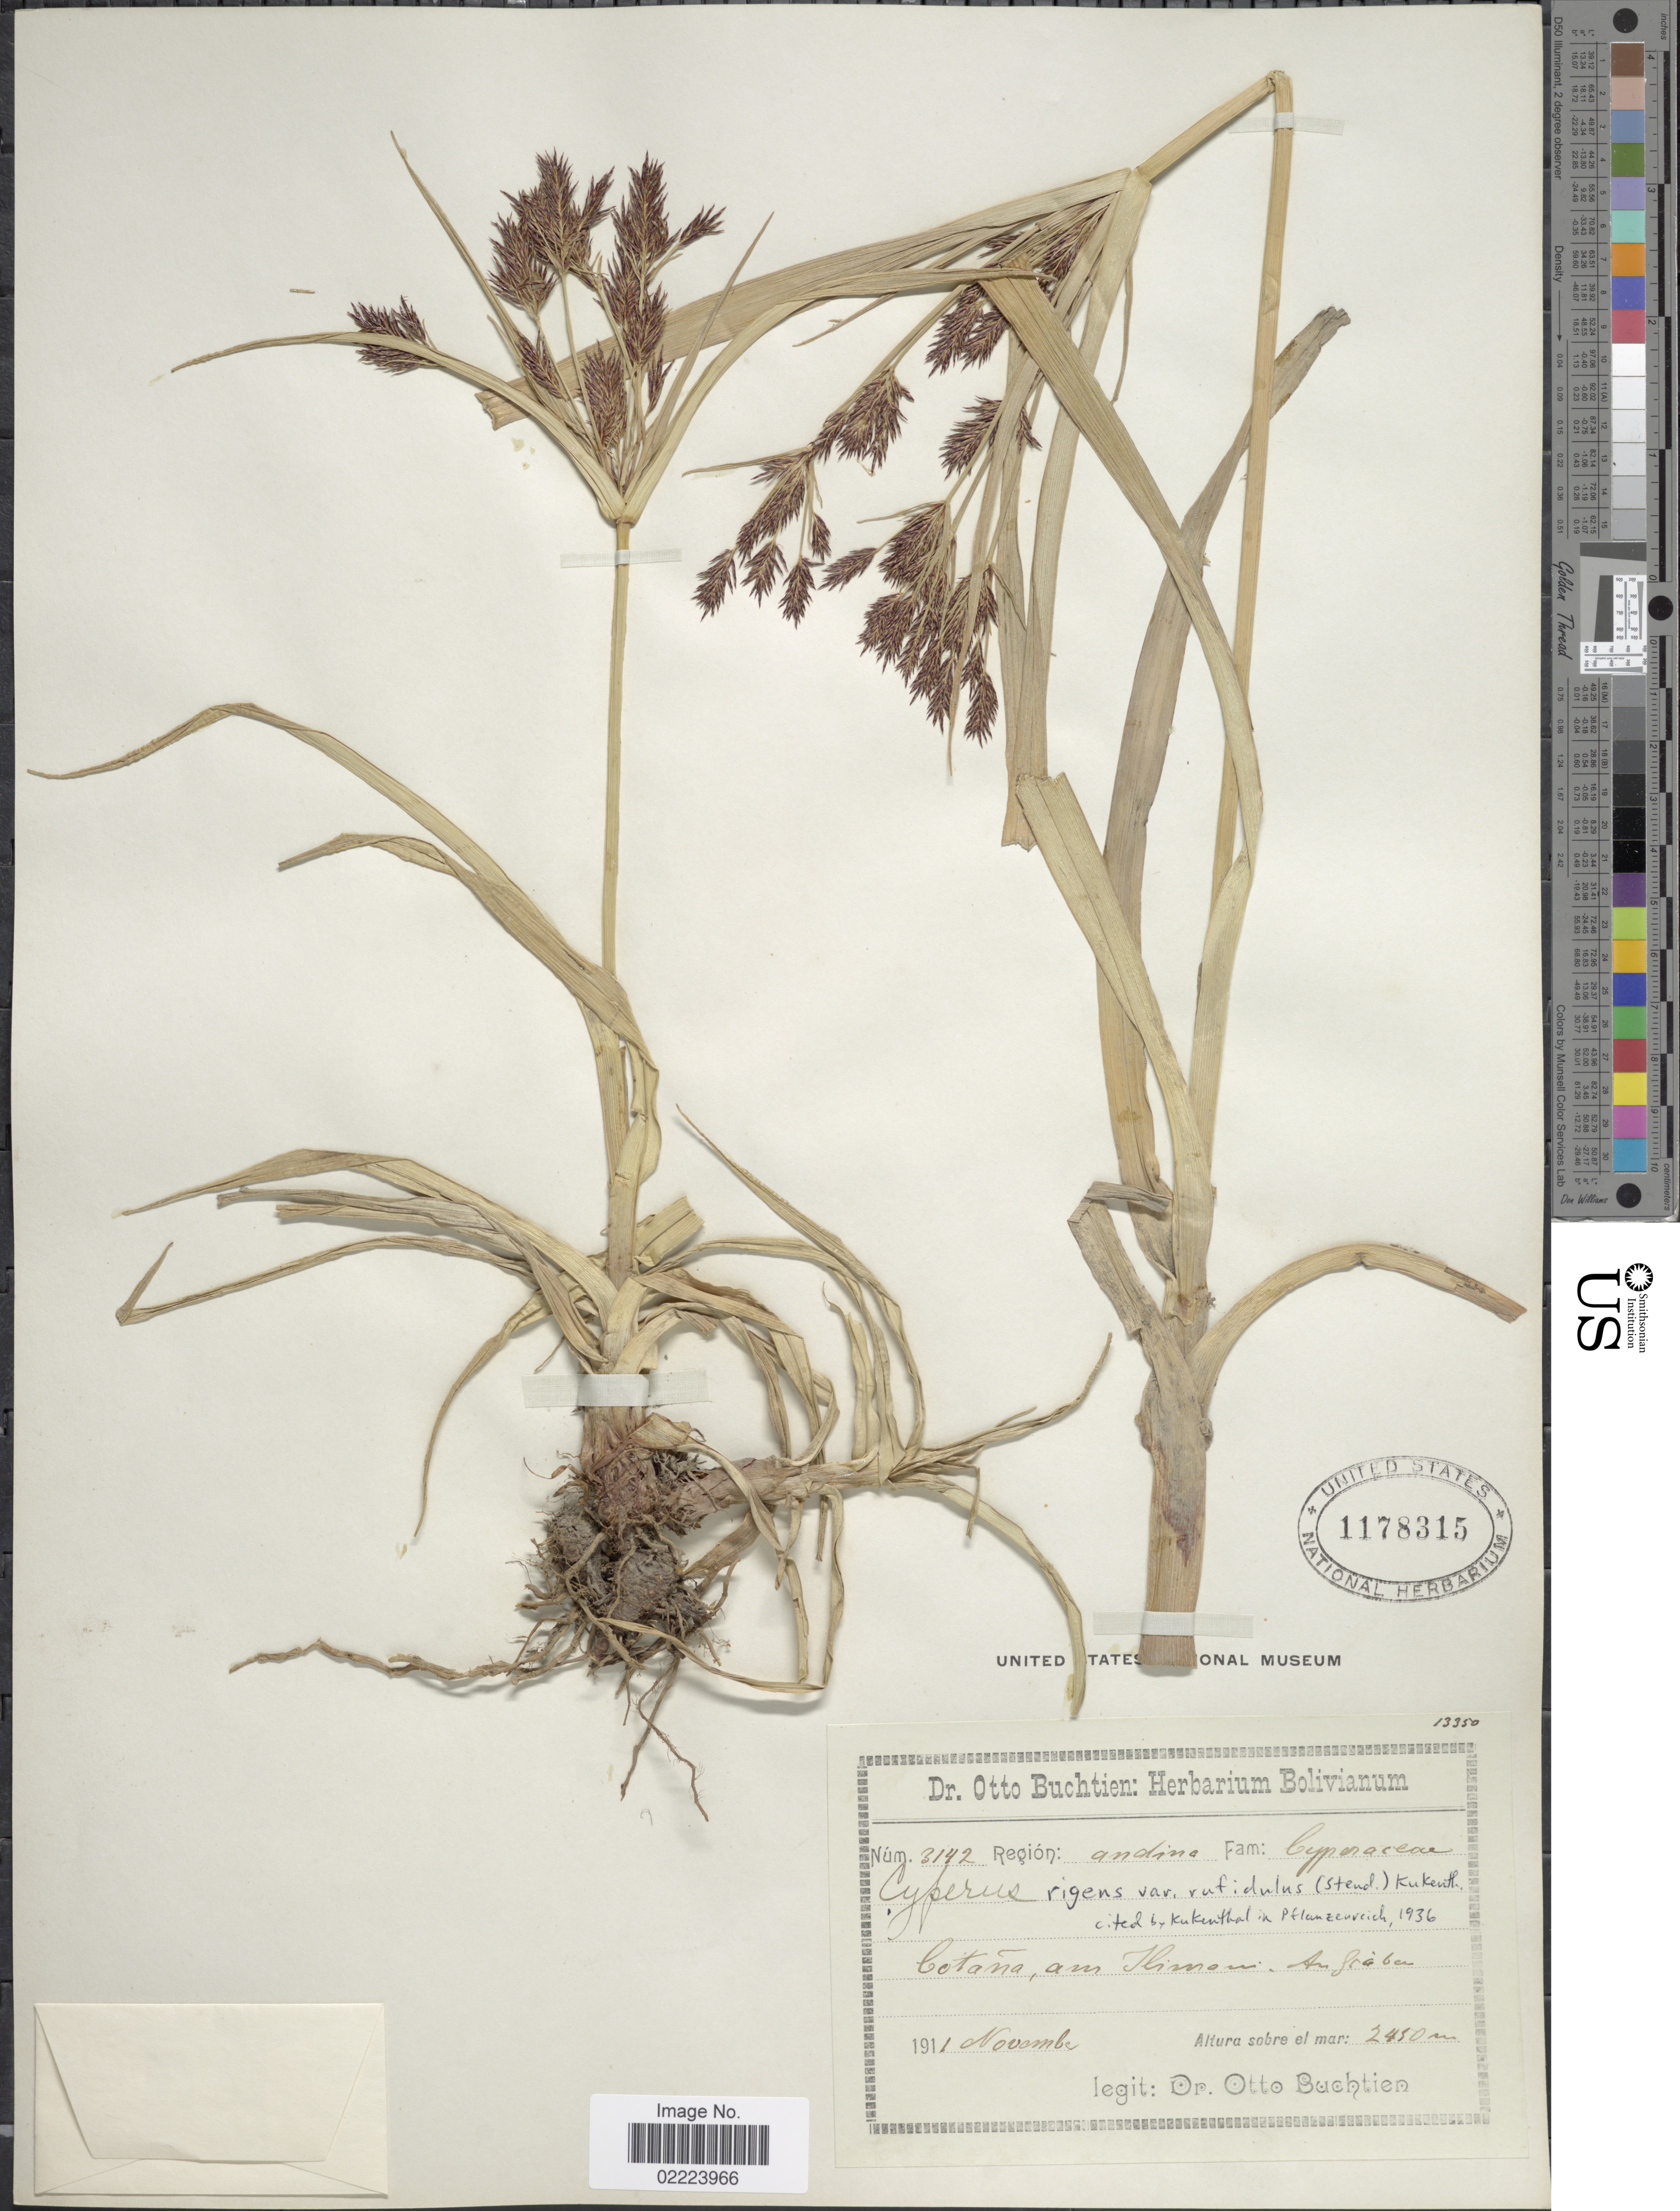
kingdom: Plantae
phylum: Tracheophyta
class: Liliopsida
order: Poales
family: Cyperaceae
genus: Cyperus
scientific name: Cyperus rigens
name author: J. Presl & C. Presl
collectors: O. Buchtien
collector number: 3142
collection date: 1911-11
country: Bolivia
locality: Cotaña, am Illimani: Antaya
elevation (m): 2450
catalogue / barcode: US 1178315